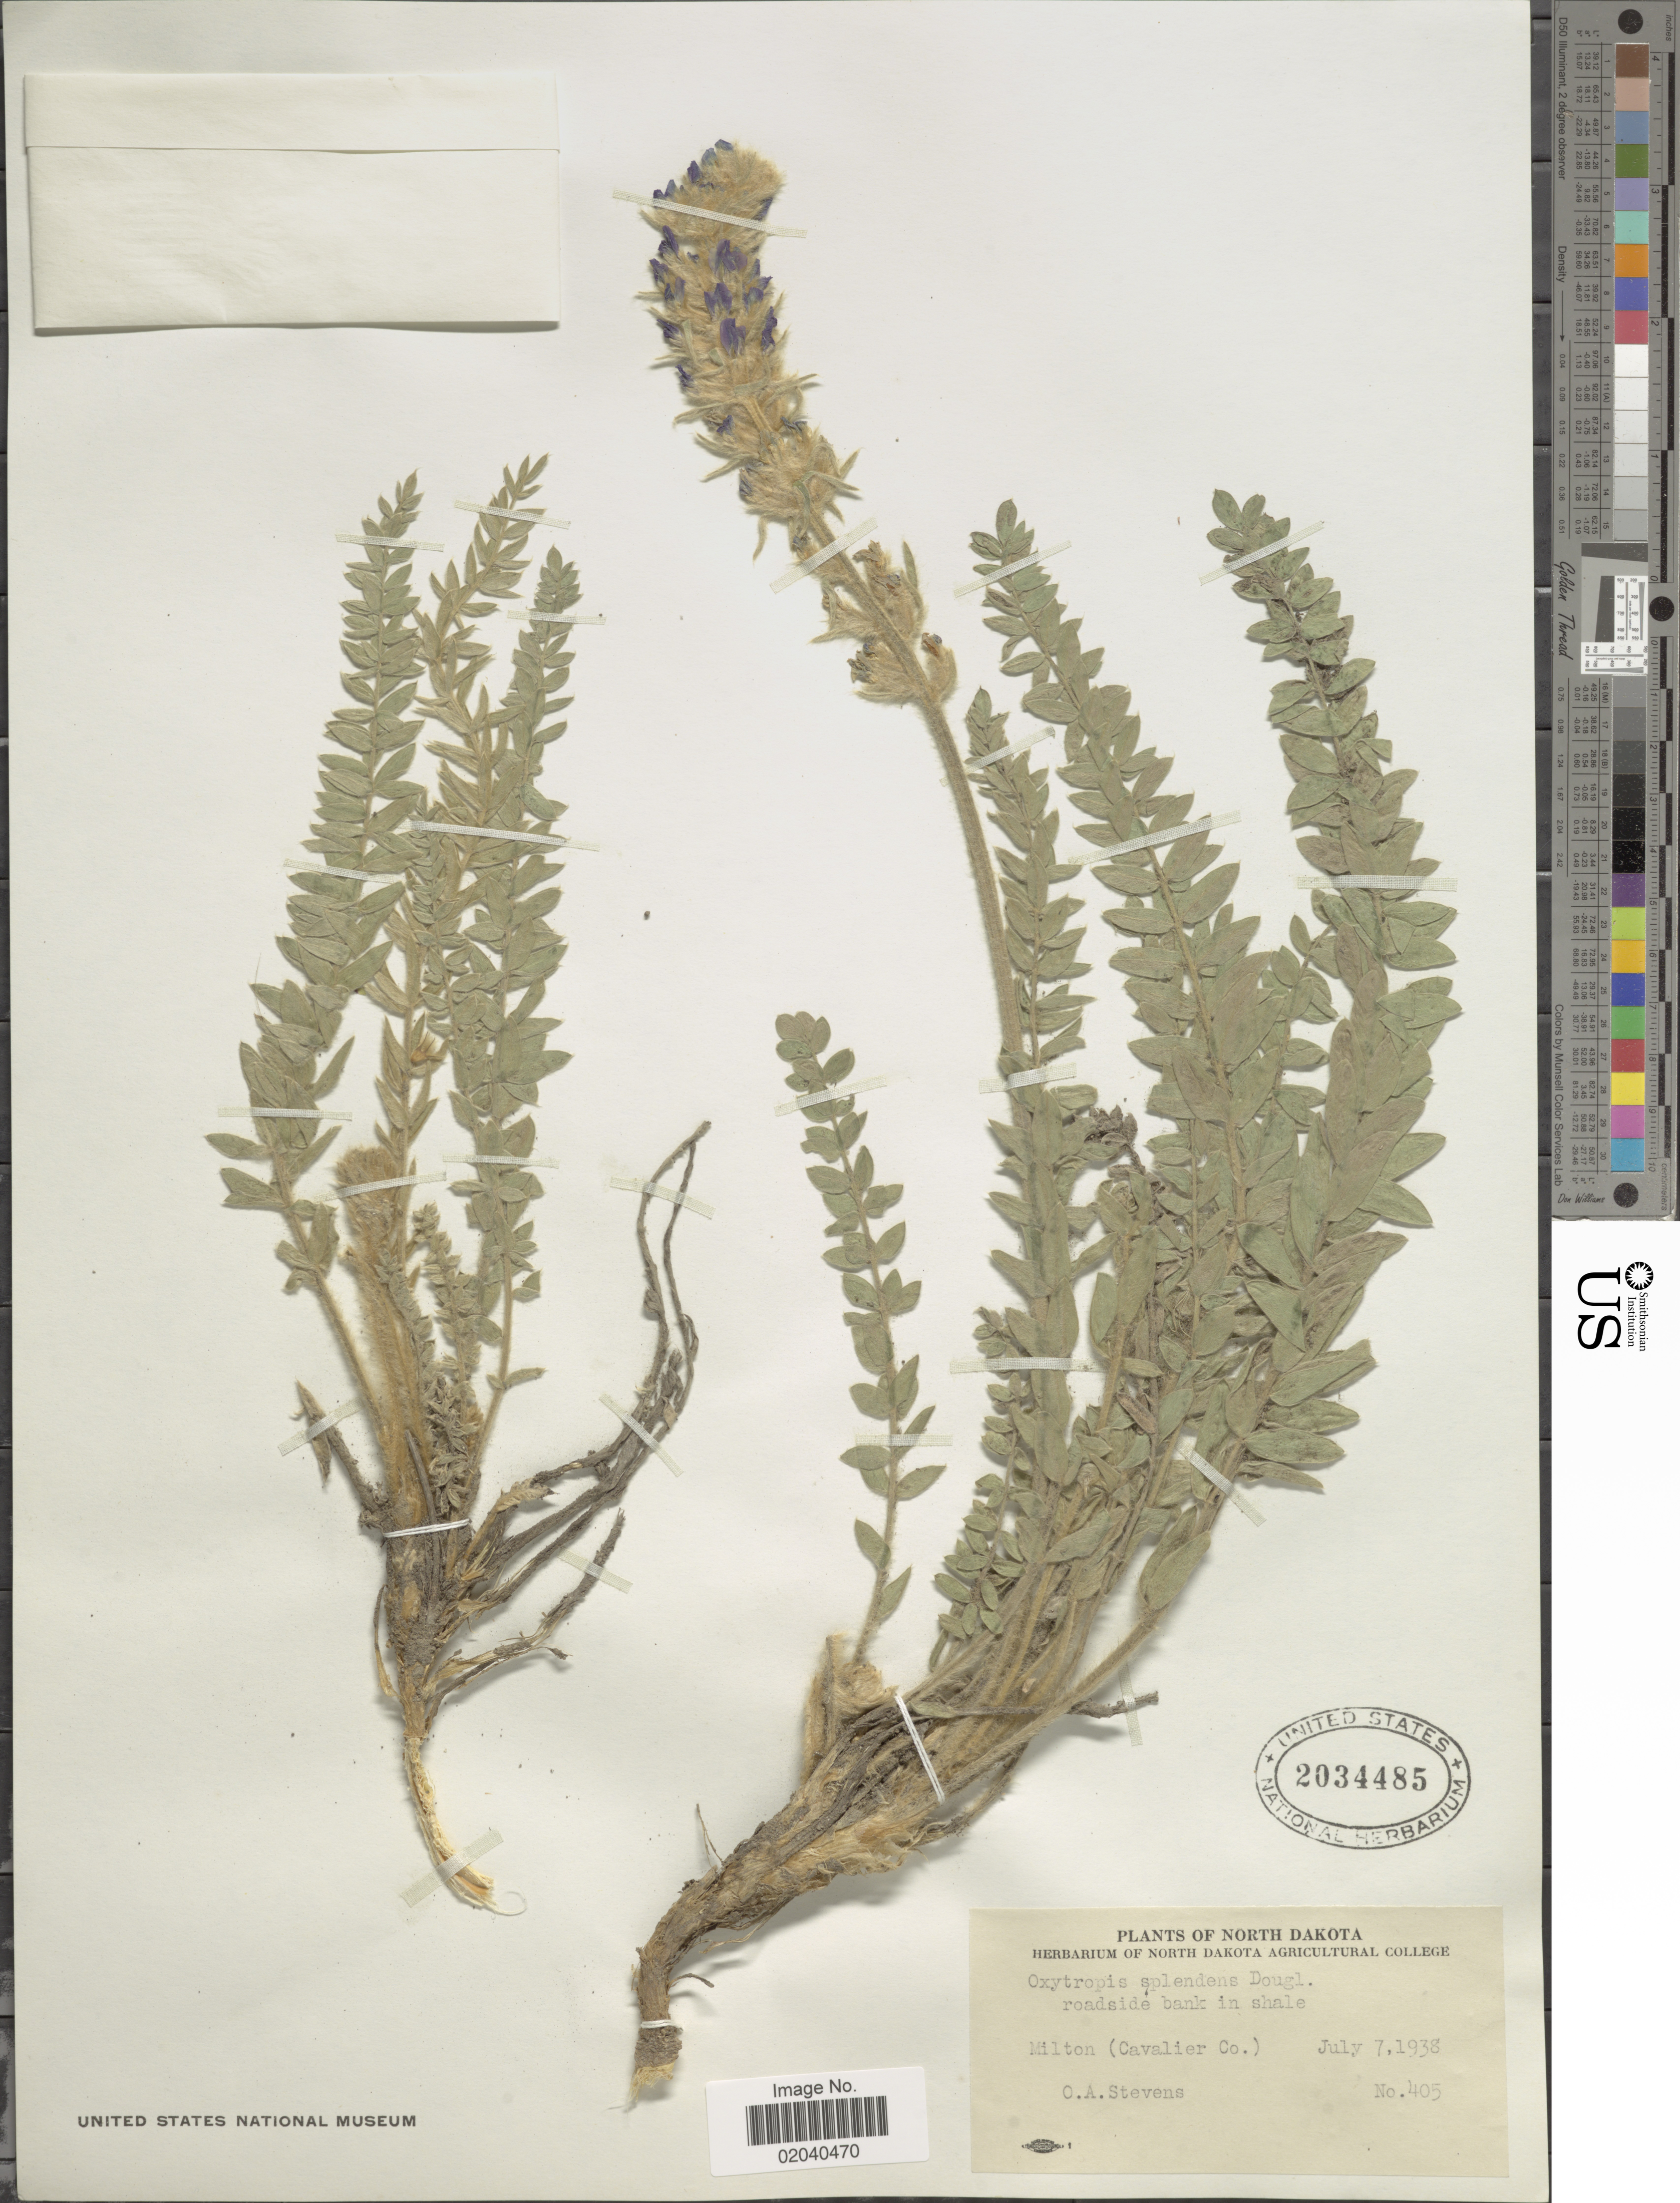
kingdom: Plantae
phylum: Tracheophyta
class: Magnoliopsida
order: Fabales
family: Fabaceae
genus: Oxytropis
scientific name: Oxytropis splendens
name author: Douglas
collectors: O. A. Stevens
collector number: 405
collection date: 1938-07-07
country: United States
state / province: North Dakota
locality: Milton (Cavalier Co.)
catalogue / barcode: US 2034485